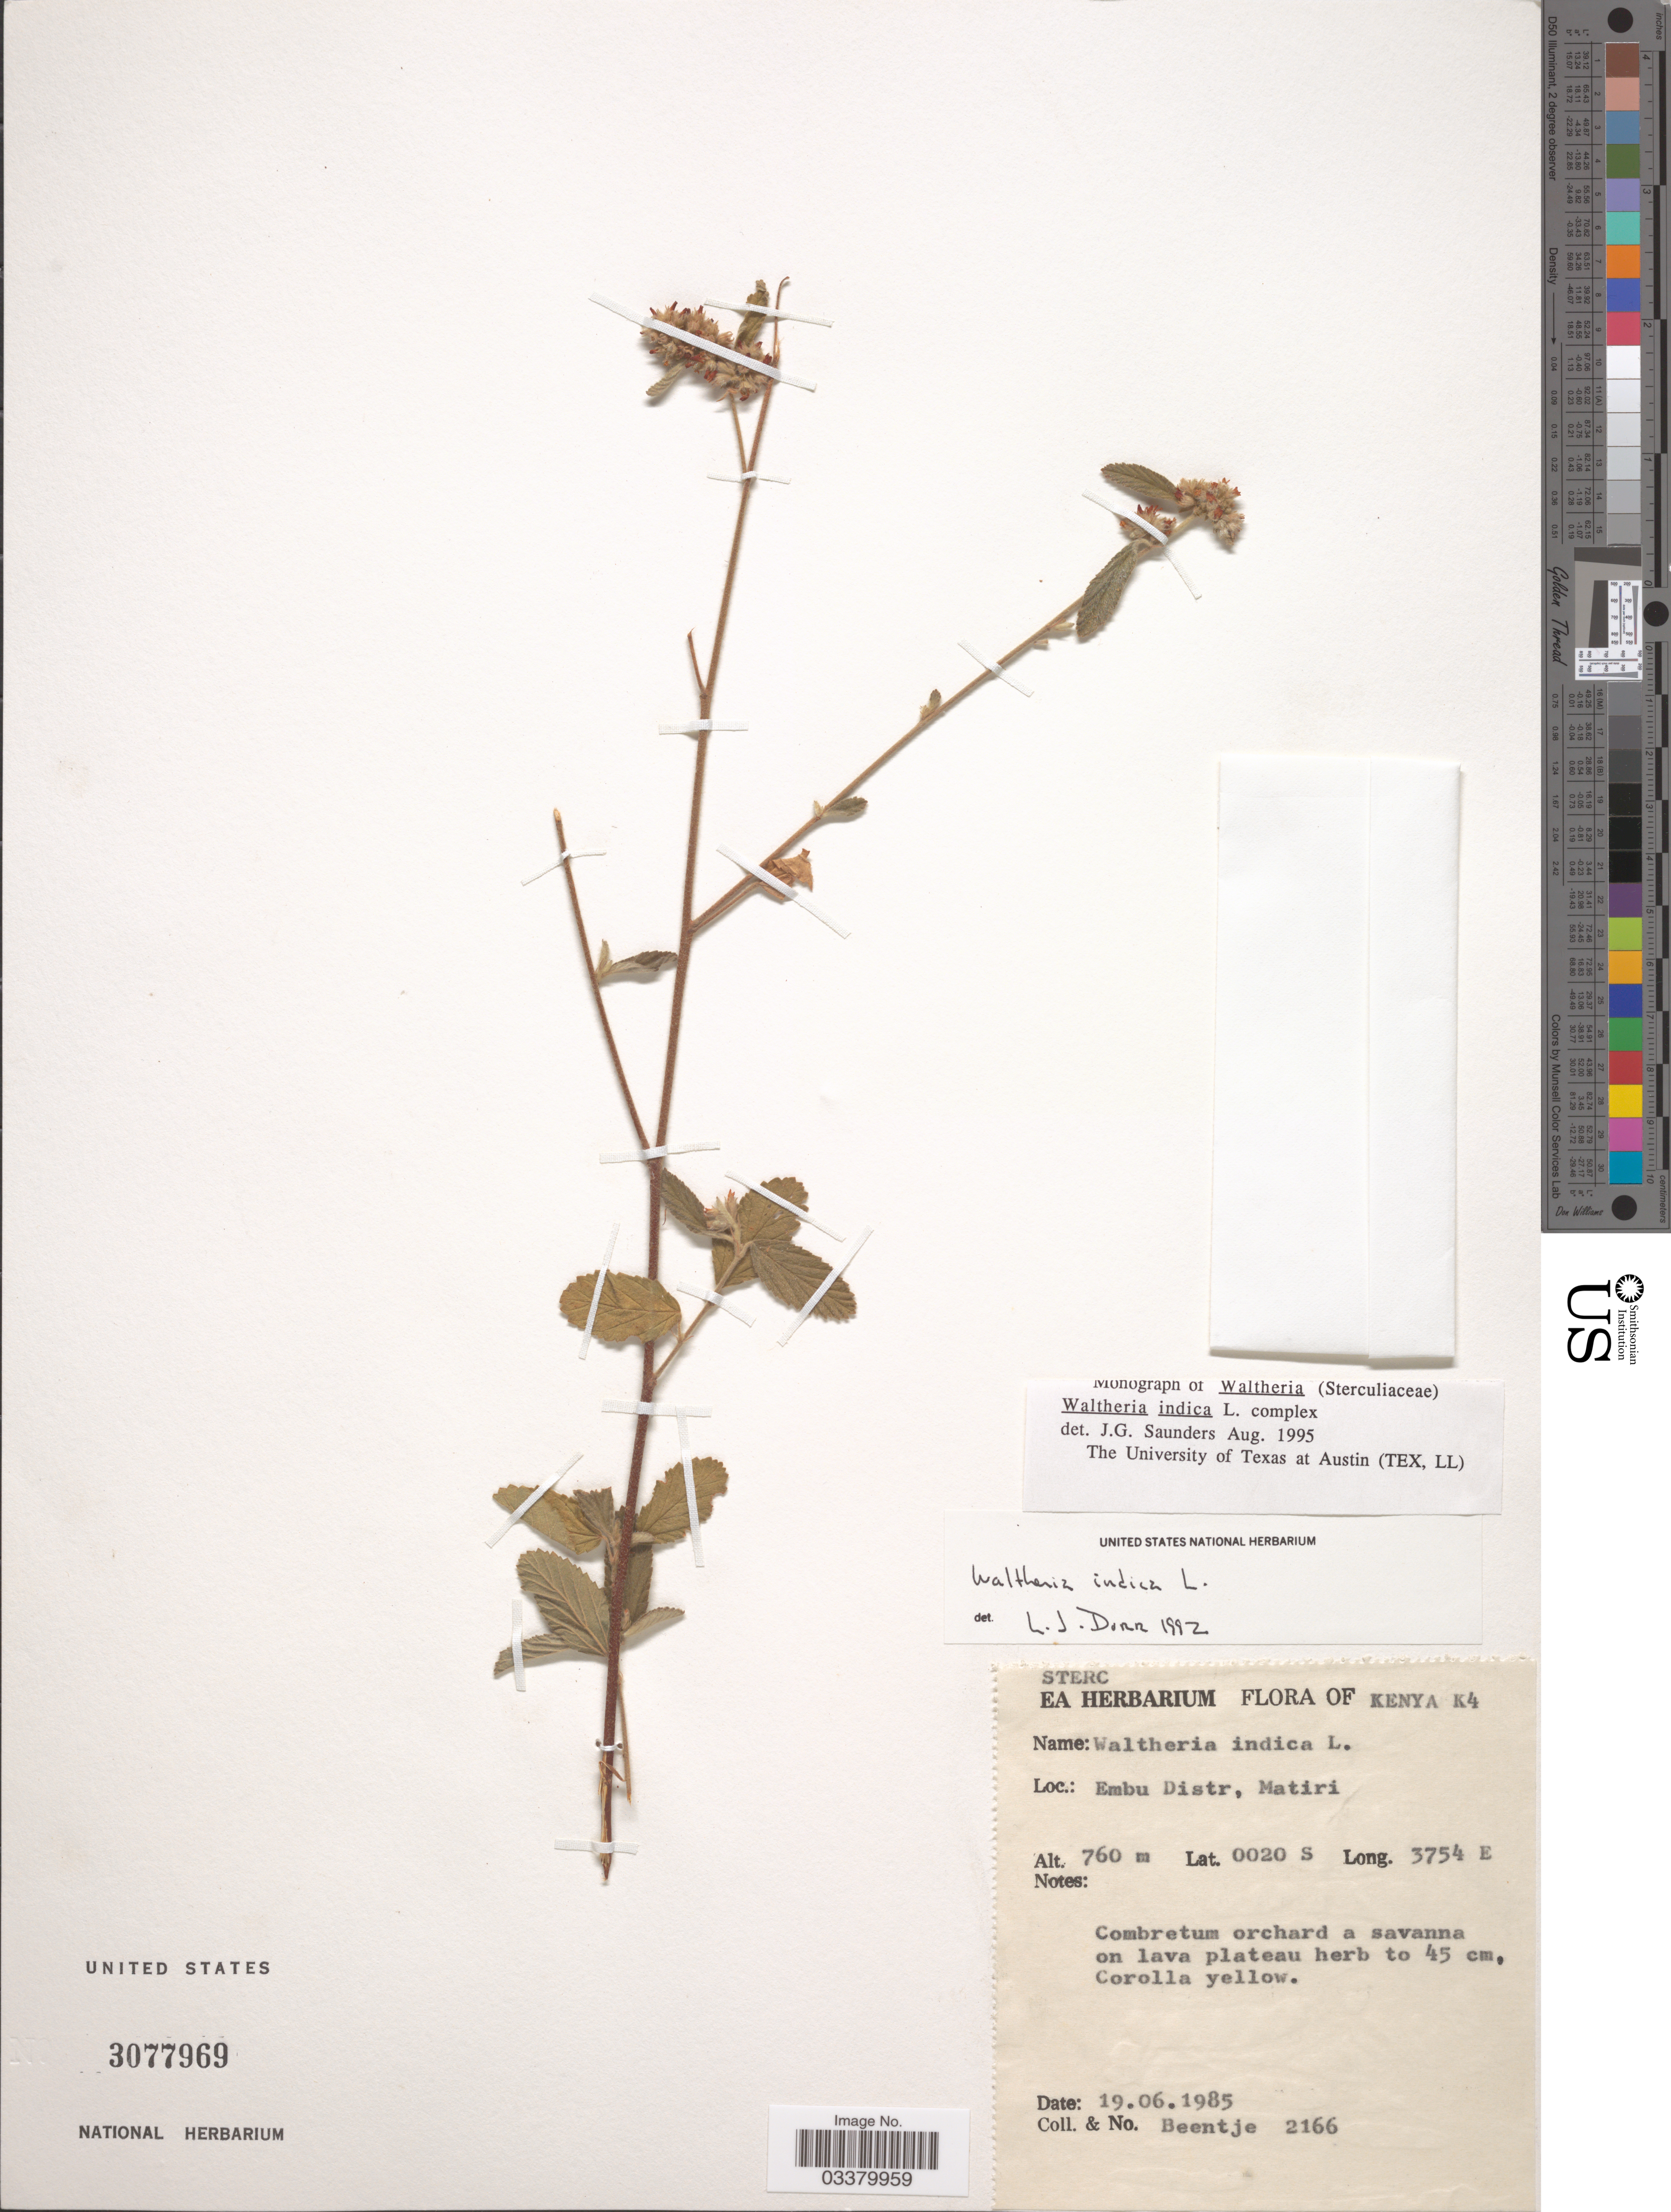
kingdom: Plantae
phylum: Tracheophyta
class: Magnoliopsida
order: Malvales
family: Malvaceae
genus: Waltheria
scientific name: Waltheria indica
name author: L.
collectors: -- Beentje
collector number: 2166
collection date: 1985-06-19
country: Kenya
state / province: Embu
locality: K4, Embu Distr, Matiri.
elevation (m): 760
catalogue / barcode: US 3077969